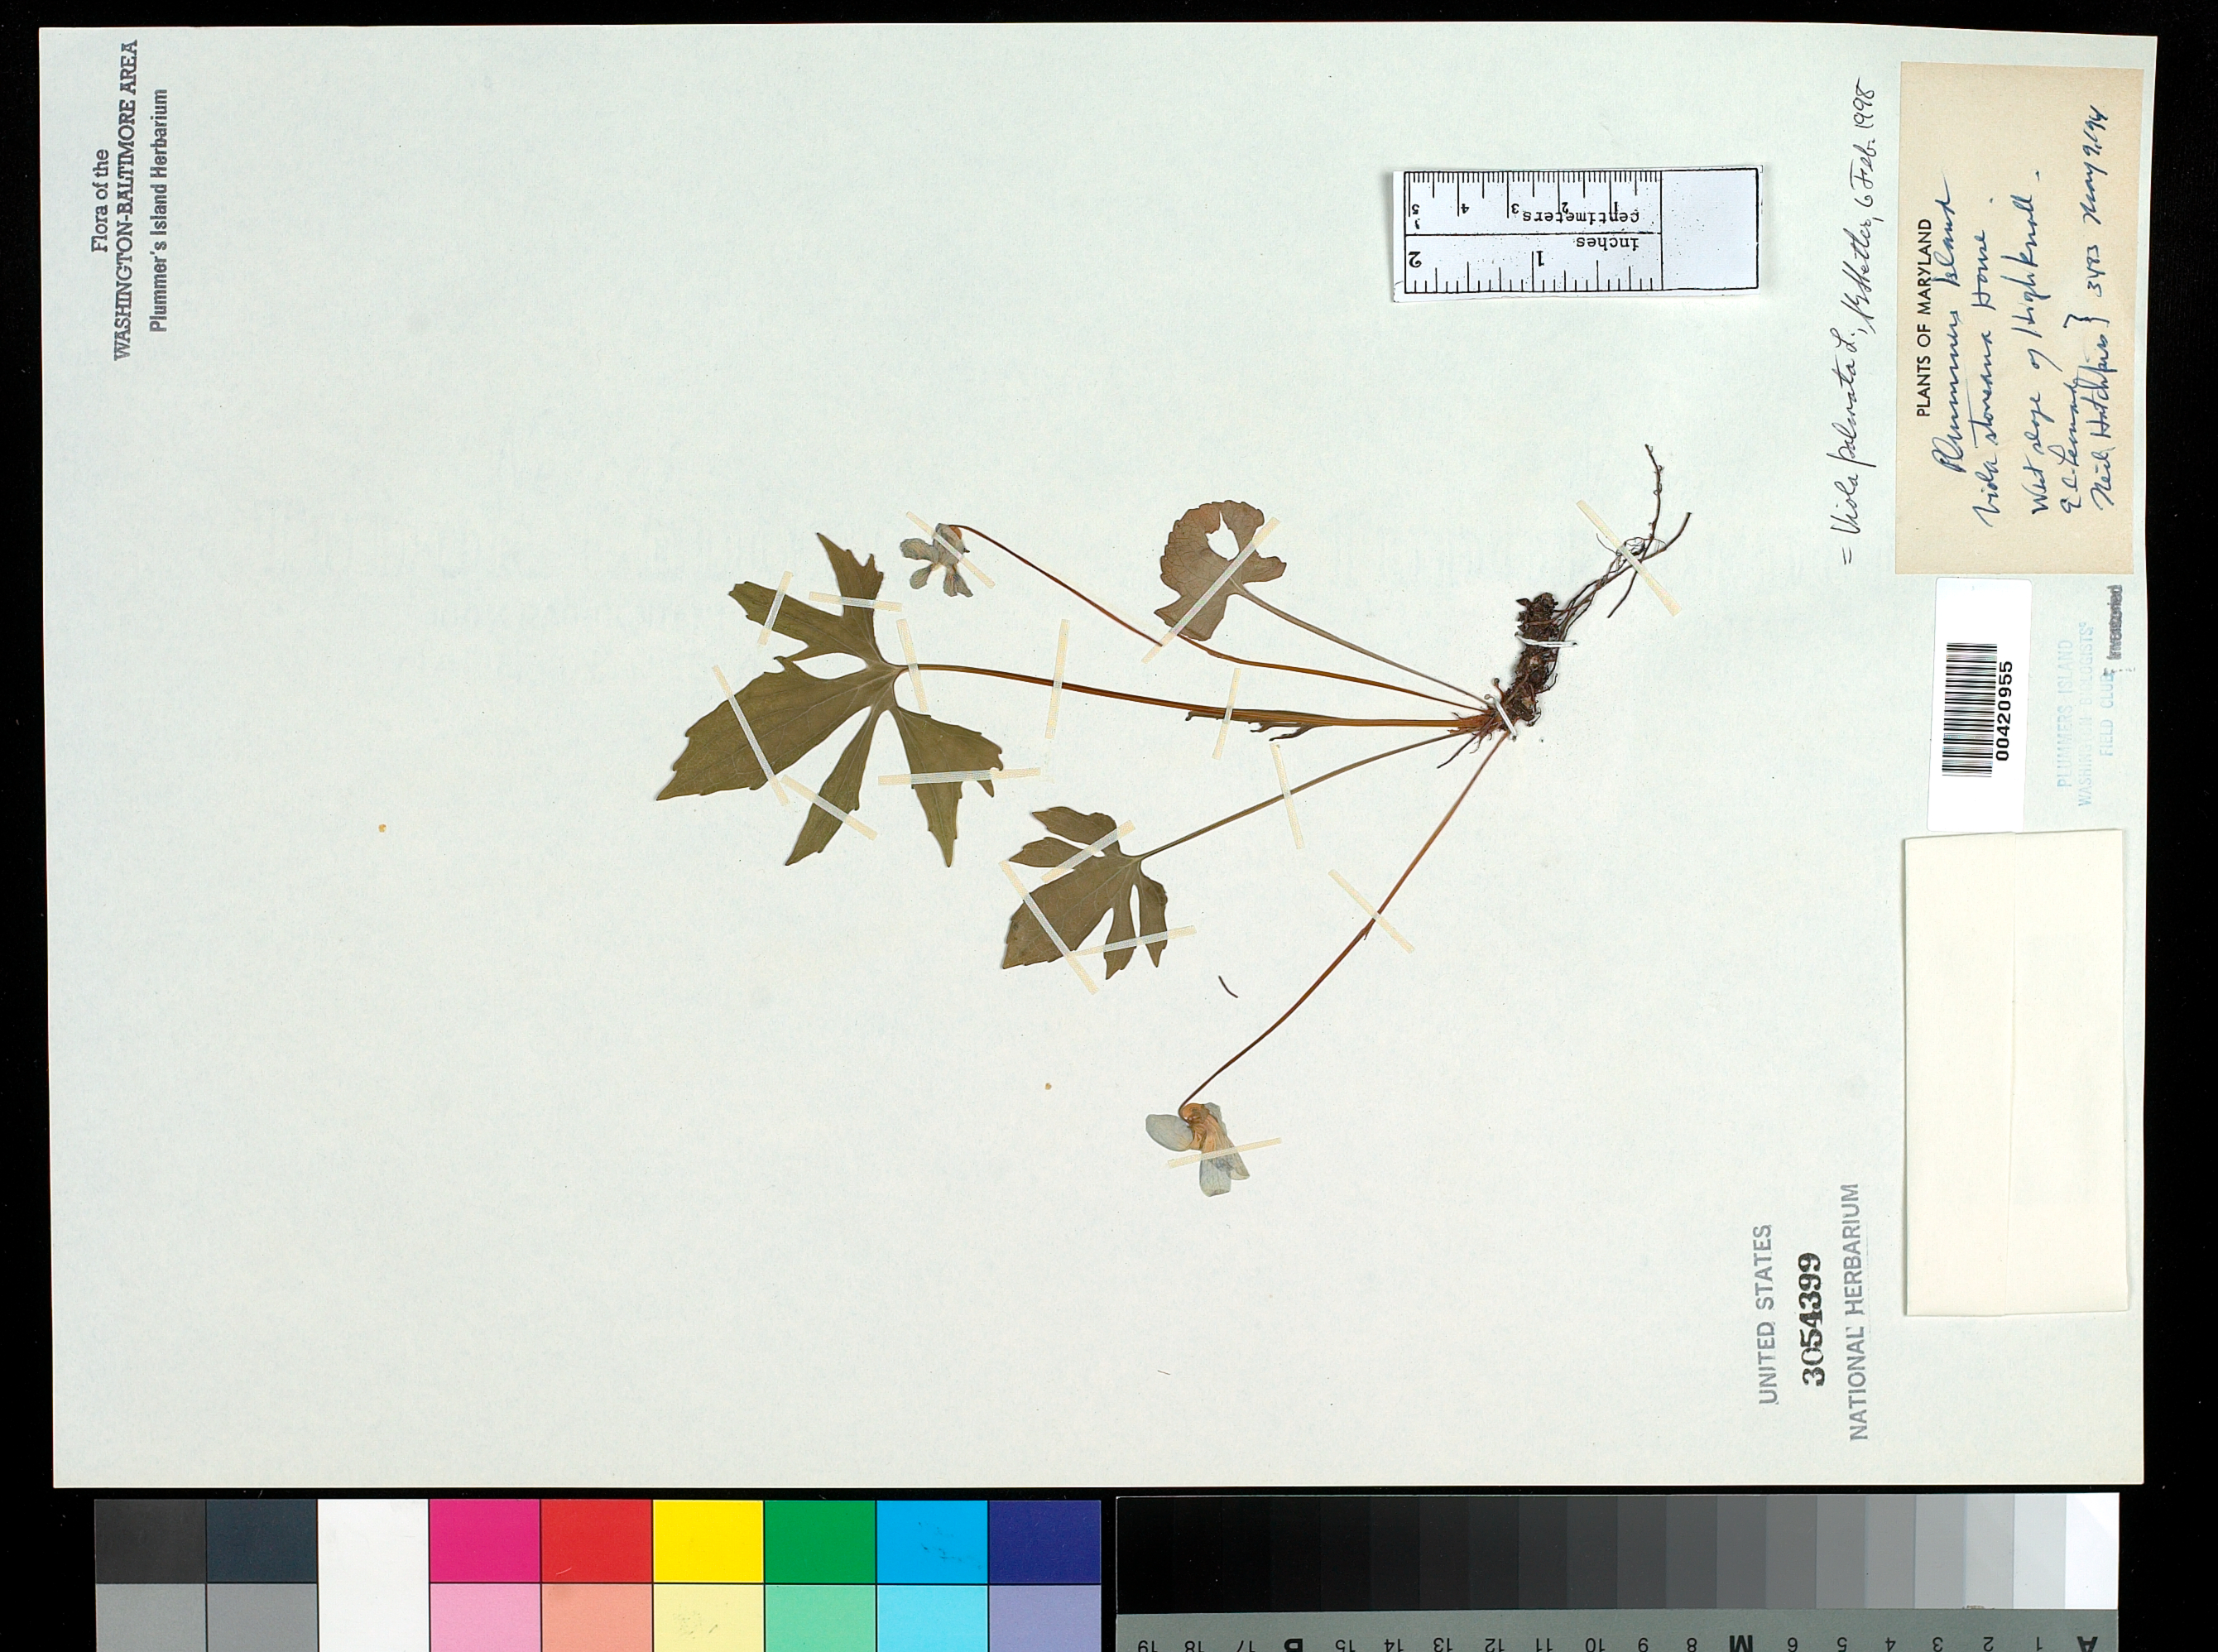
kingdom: Plantae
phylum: Tracheophyta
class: Magnoliopsida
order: Malpighiales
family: Violaceae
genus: Viola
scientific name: Viola palmata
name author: L.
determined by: Shetler, Stanwyn G., (US), NMNH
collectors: E. C. Leonard & N. Hotchkiss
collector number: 3483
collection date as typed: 09 May 1961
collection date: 1961-05-09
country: United States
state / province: Maryland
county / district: Montgomery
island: Plummers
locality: Plummer's Island; west slope of High Knoll Plummers Island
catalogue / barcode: US 3054399